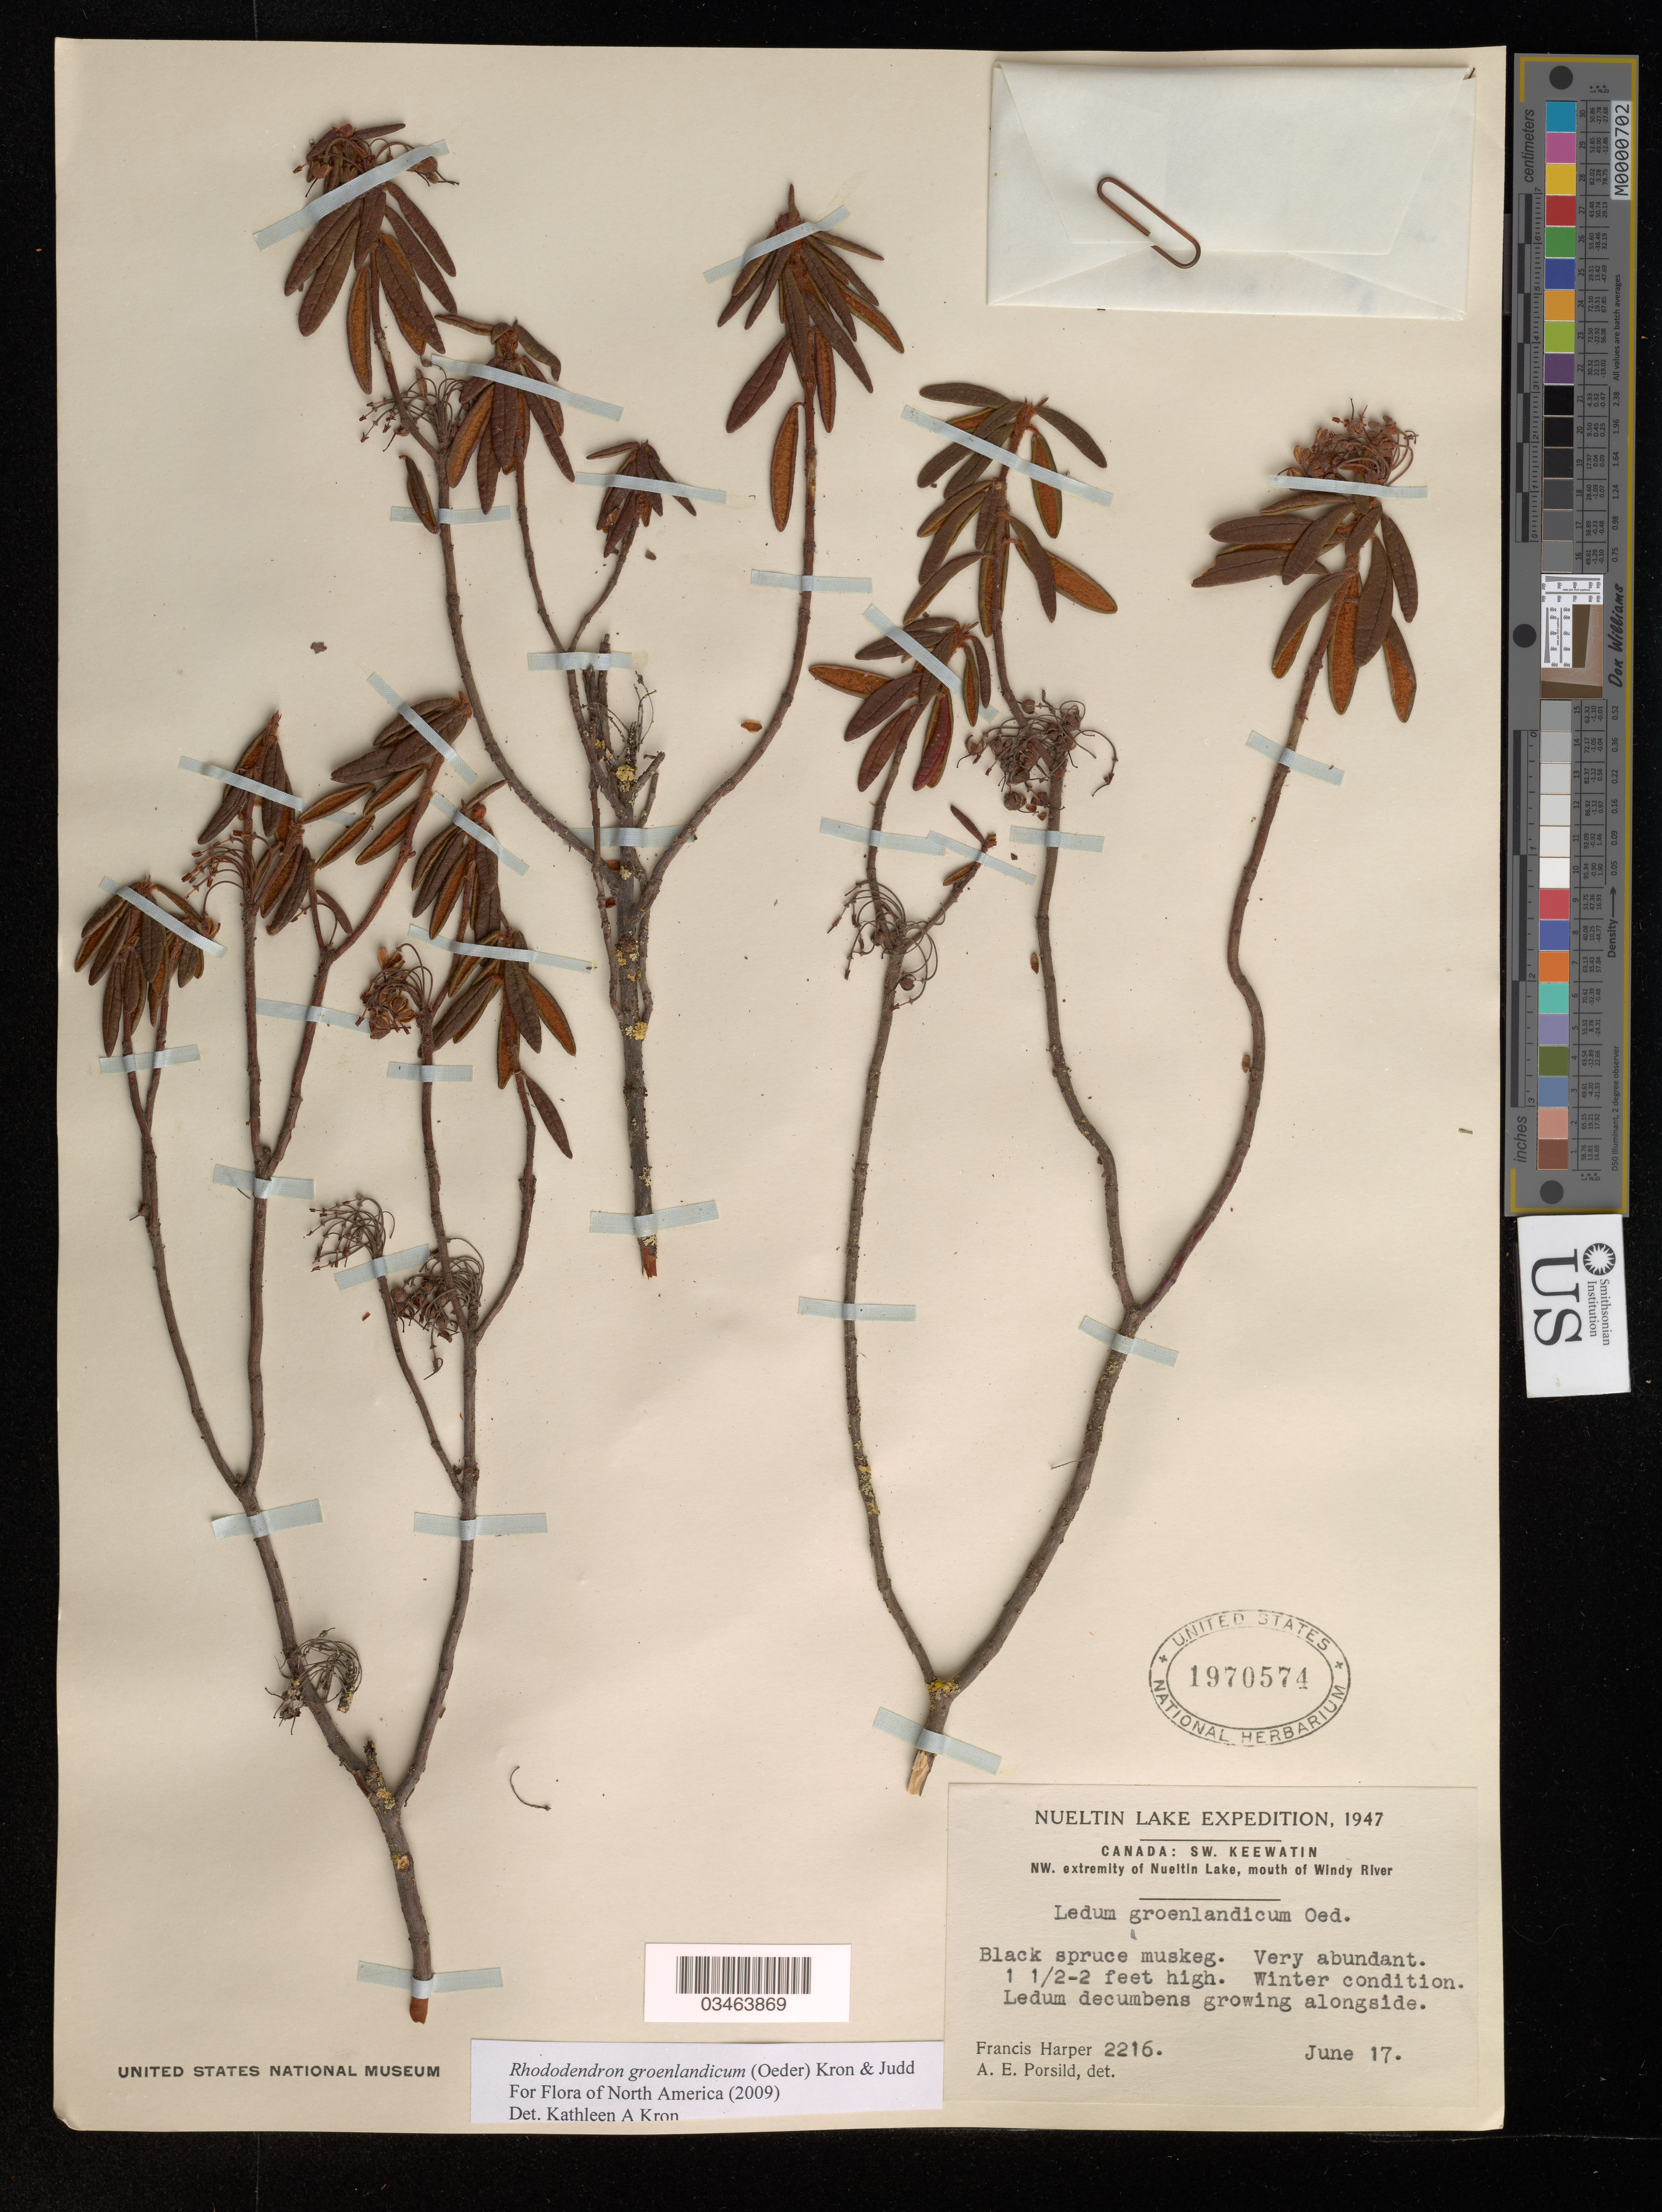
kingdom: Plantae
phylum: Tracheophyta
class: Magnoliopsida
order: Ericales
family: Ericaceae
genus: Rhododendron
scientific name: Rhododendron groenlandicum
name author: (Oeder) Kron & Judd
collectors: F. Harper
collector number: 2216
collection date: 1947-06-17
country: Canada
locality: SW. Keewatin. NW. extremity of Nueltin Lake, mouth of Windy River.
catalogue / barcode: US 1970574